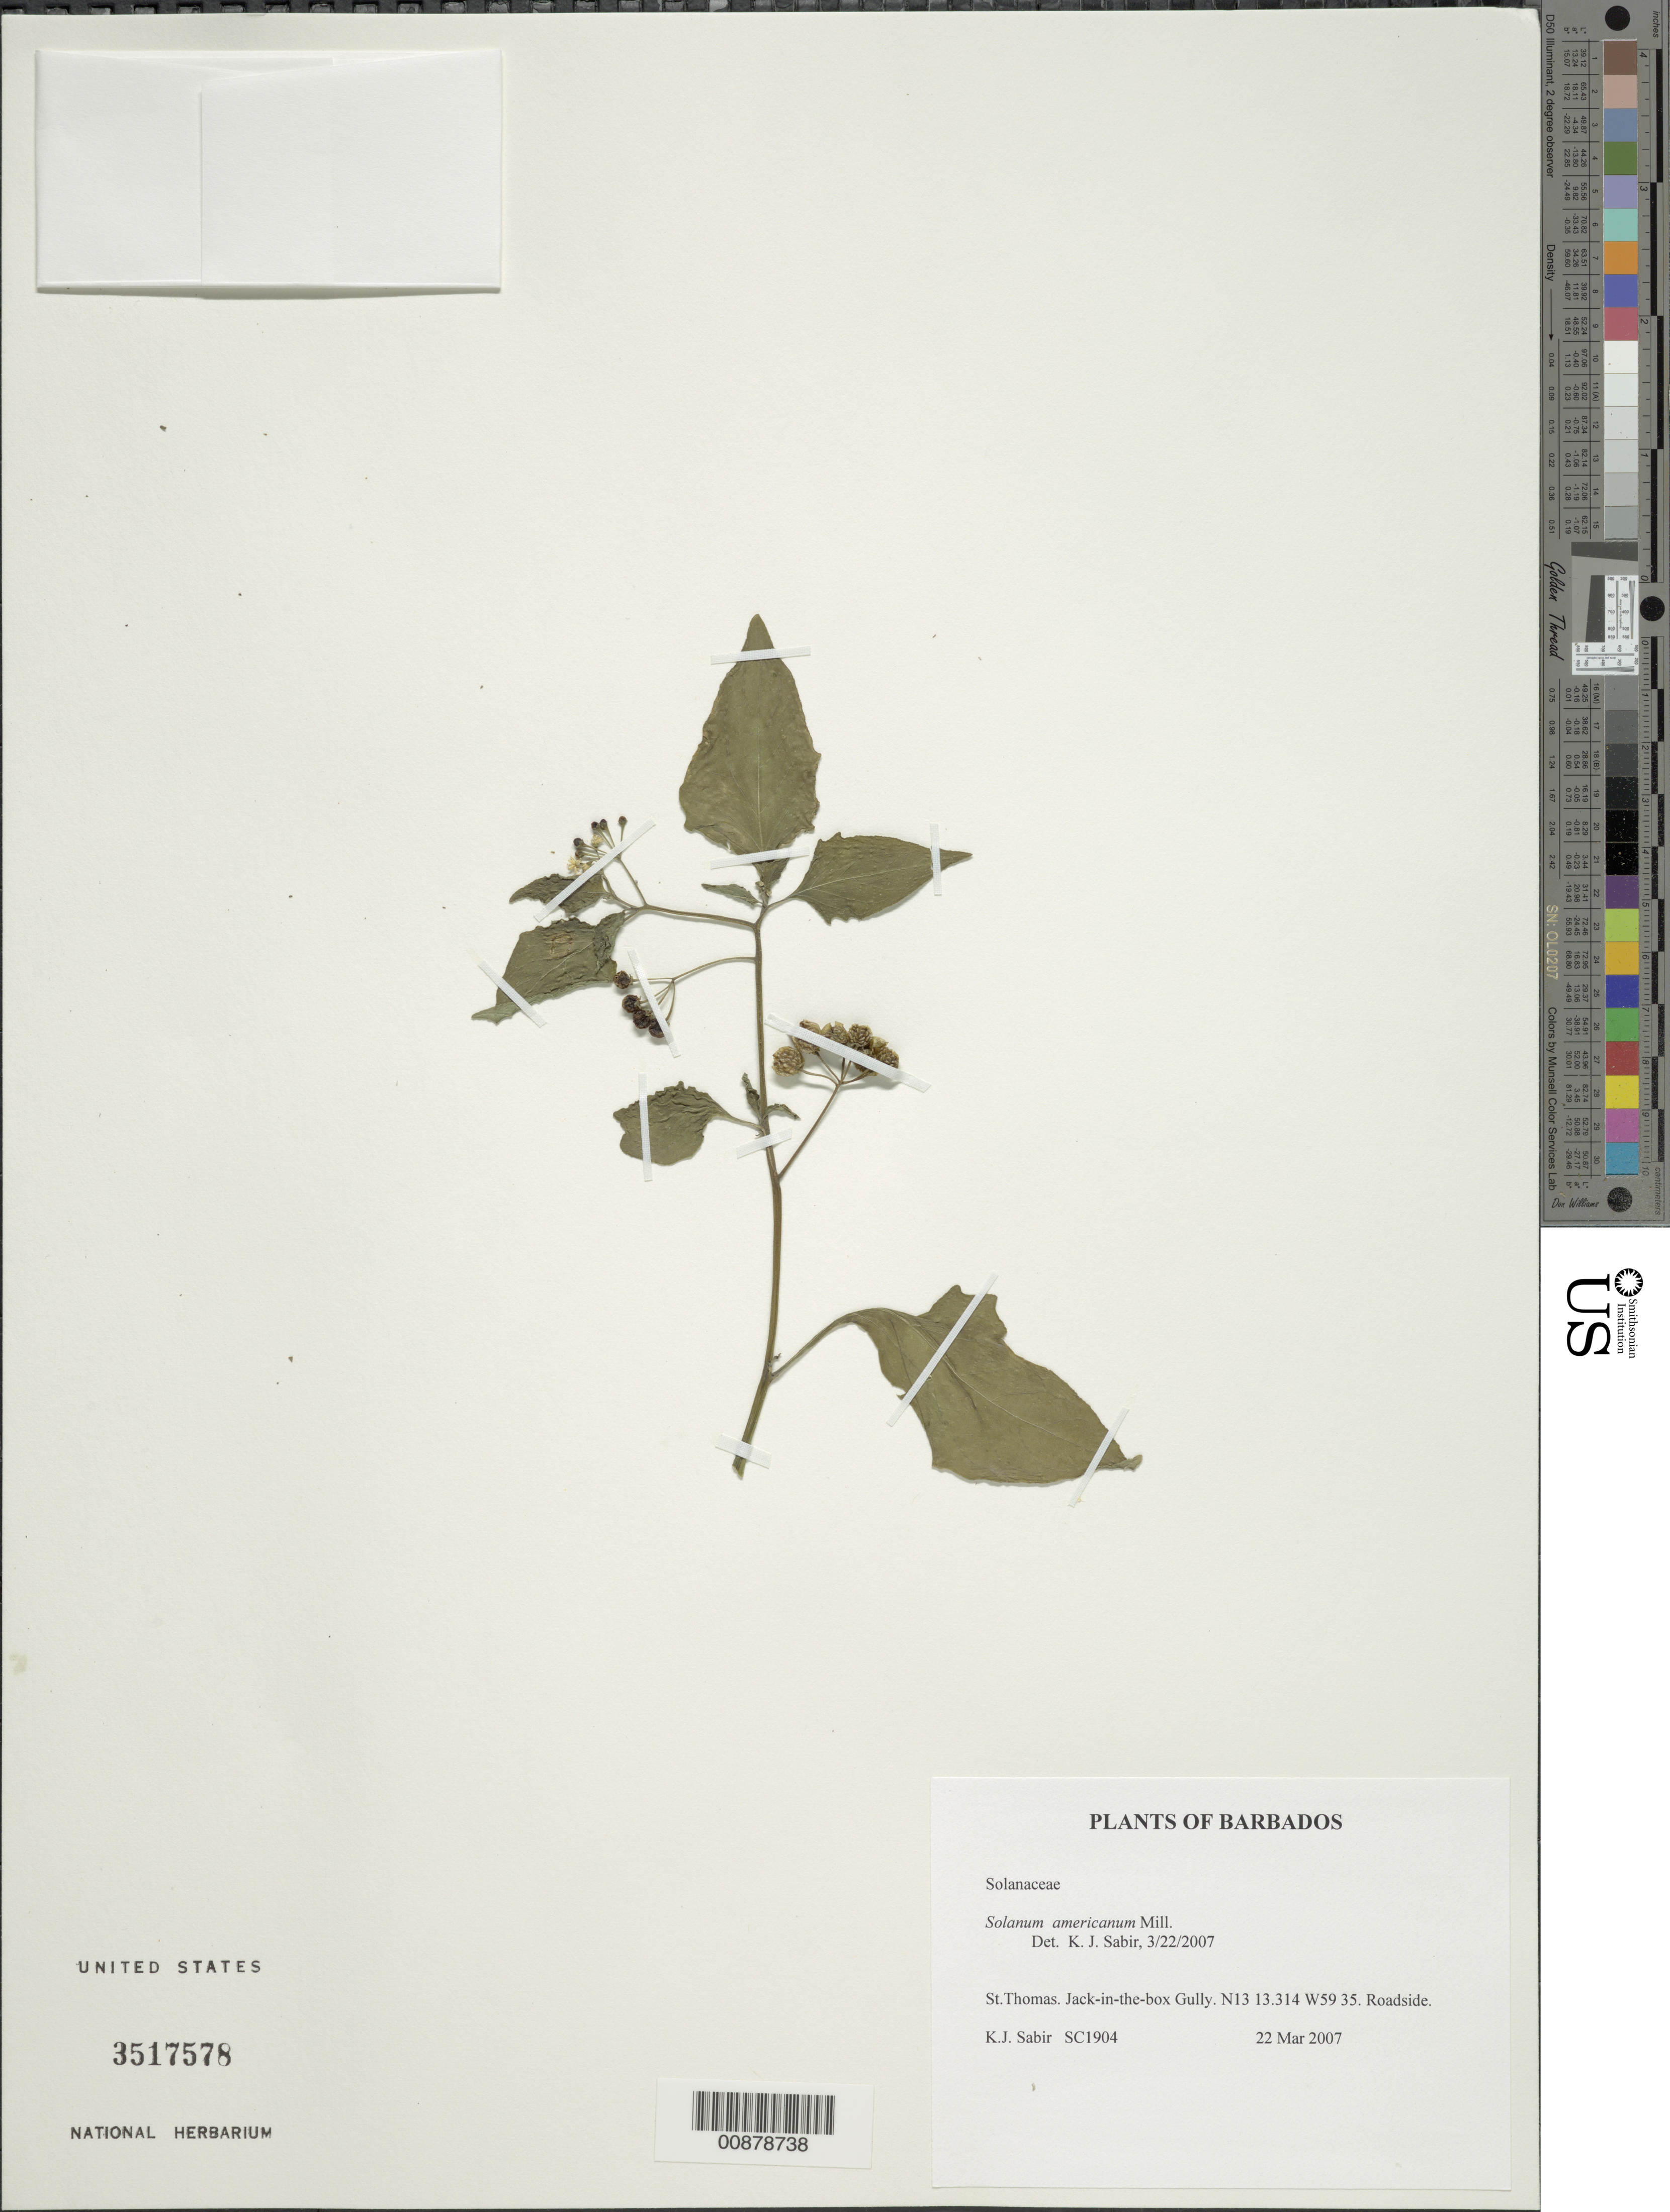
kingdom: Plantae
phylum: Tracheophyta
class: Magnoliopsida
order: Solanales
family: Solanaceae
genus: Solanum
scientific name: Solanum americanum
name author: Mill.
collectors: K. Sabir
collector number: SC 1904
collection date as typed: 22 Mar 2007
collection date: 2007-03-22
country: Barbados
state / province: Saint Thomas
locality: Jack-in-the-box Gully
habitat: Roadside.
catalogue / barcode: US 3517578